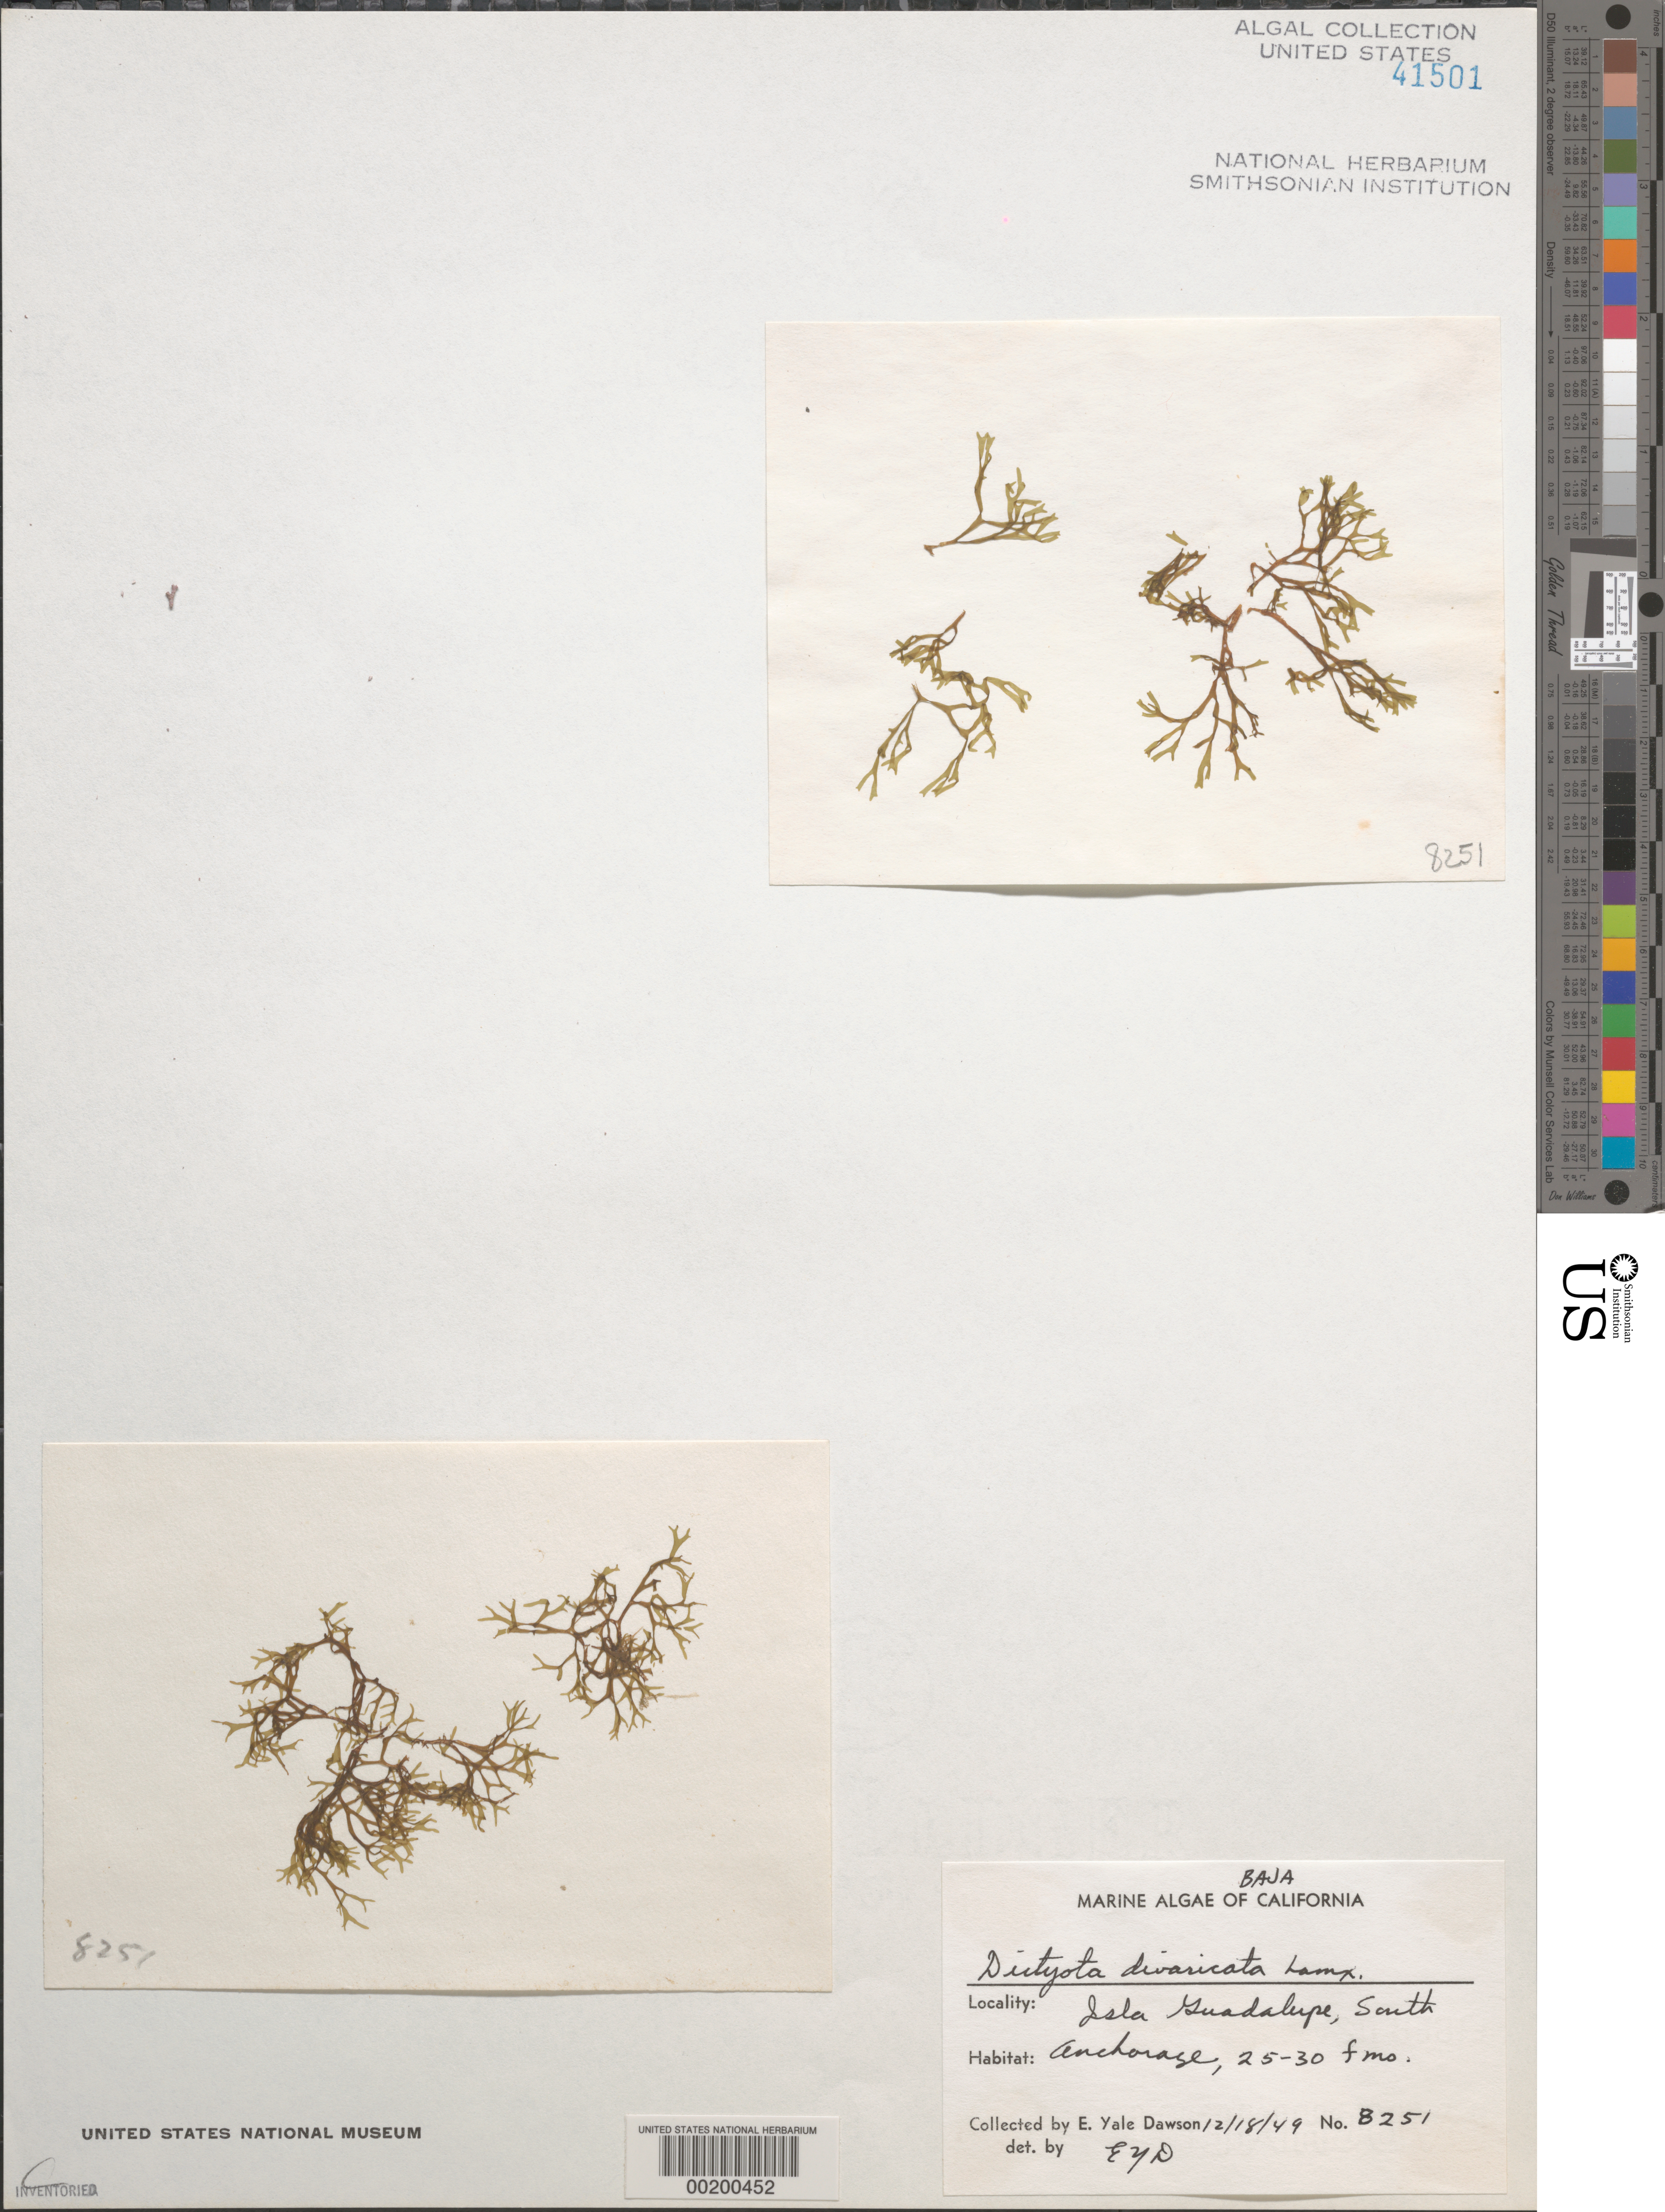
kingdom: Chromista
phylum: Ochrophyta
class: Phaeophyceae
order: Dictyotales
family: Dictyotaceae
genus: Dictyota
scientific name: Dictyota divaricata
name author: J.V.Lamouroux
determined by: Dawson, E. Y.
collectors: E. Y. Dawson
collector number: EYD 8251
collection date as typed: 18 Dec 1949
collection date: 1949-12-18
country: Mexico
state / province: Baja California Norte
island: Isla Guadalupe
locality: South anchorage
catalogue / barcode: US 41501